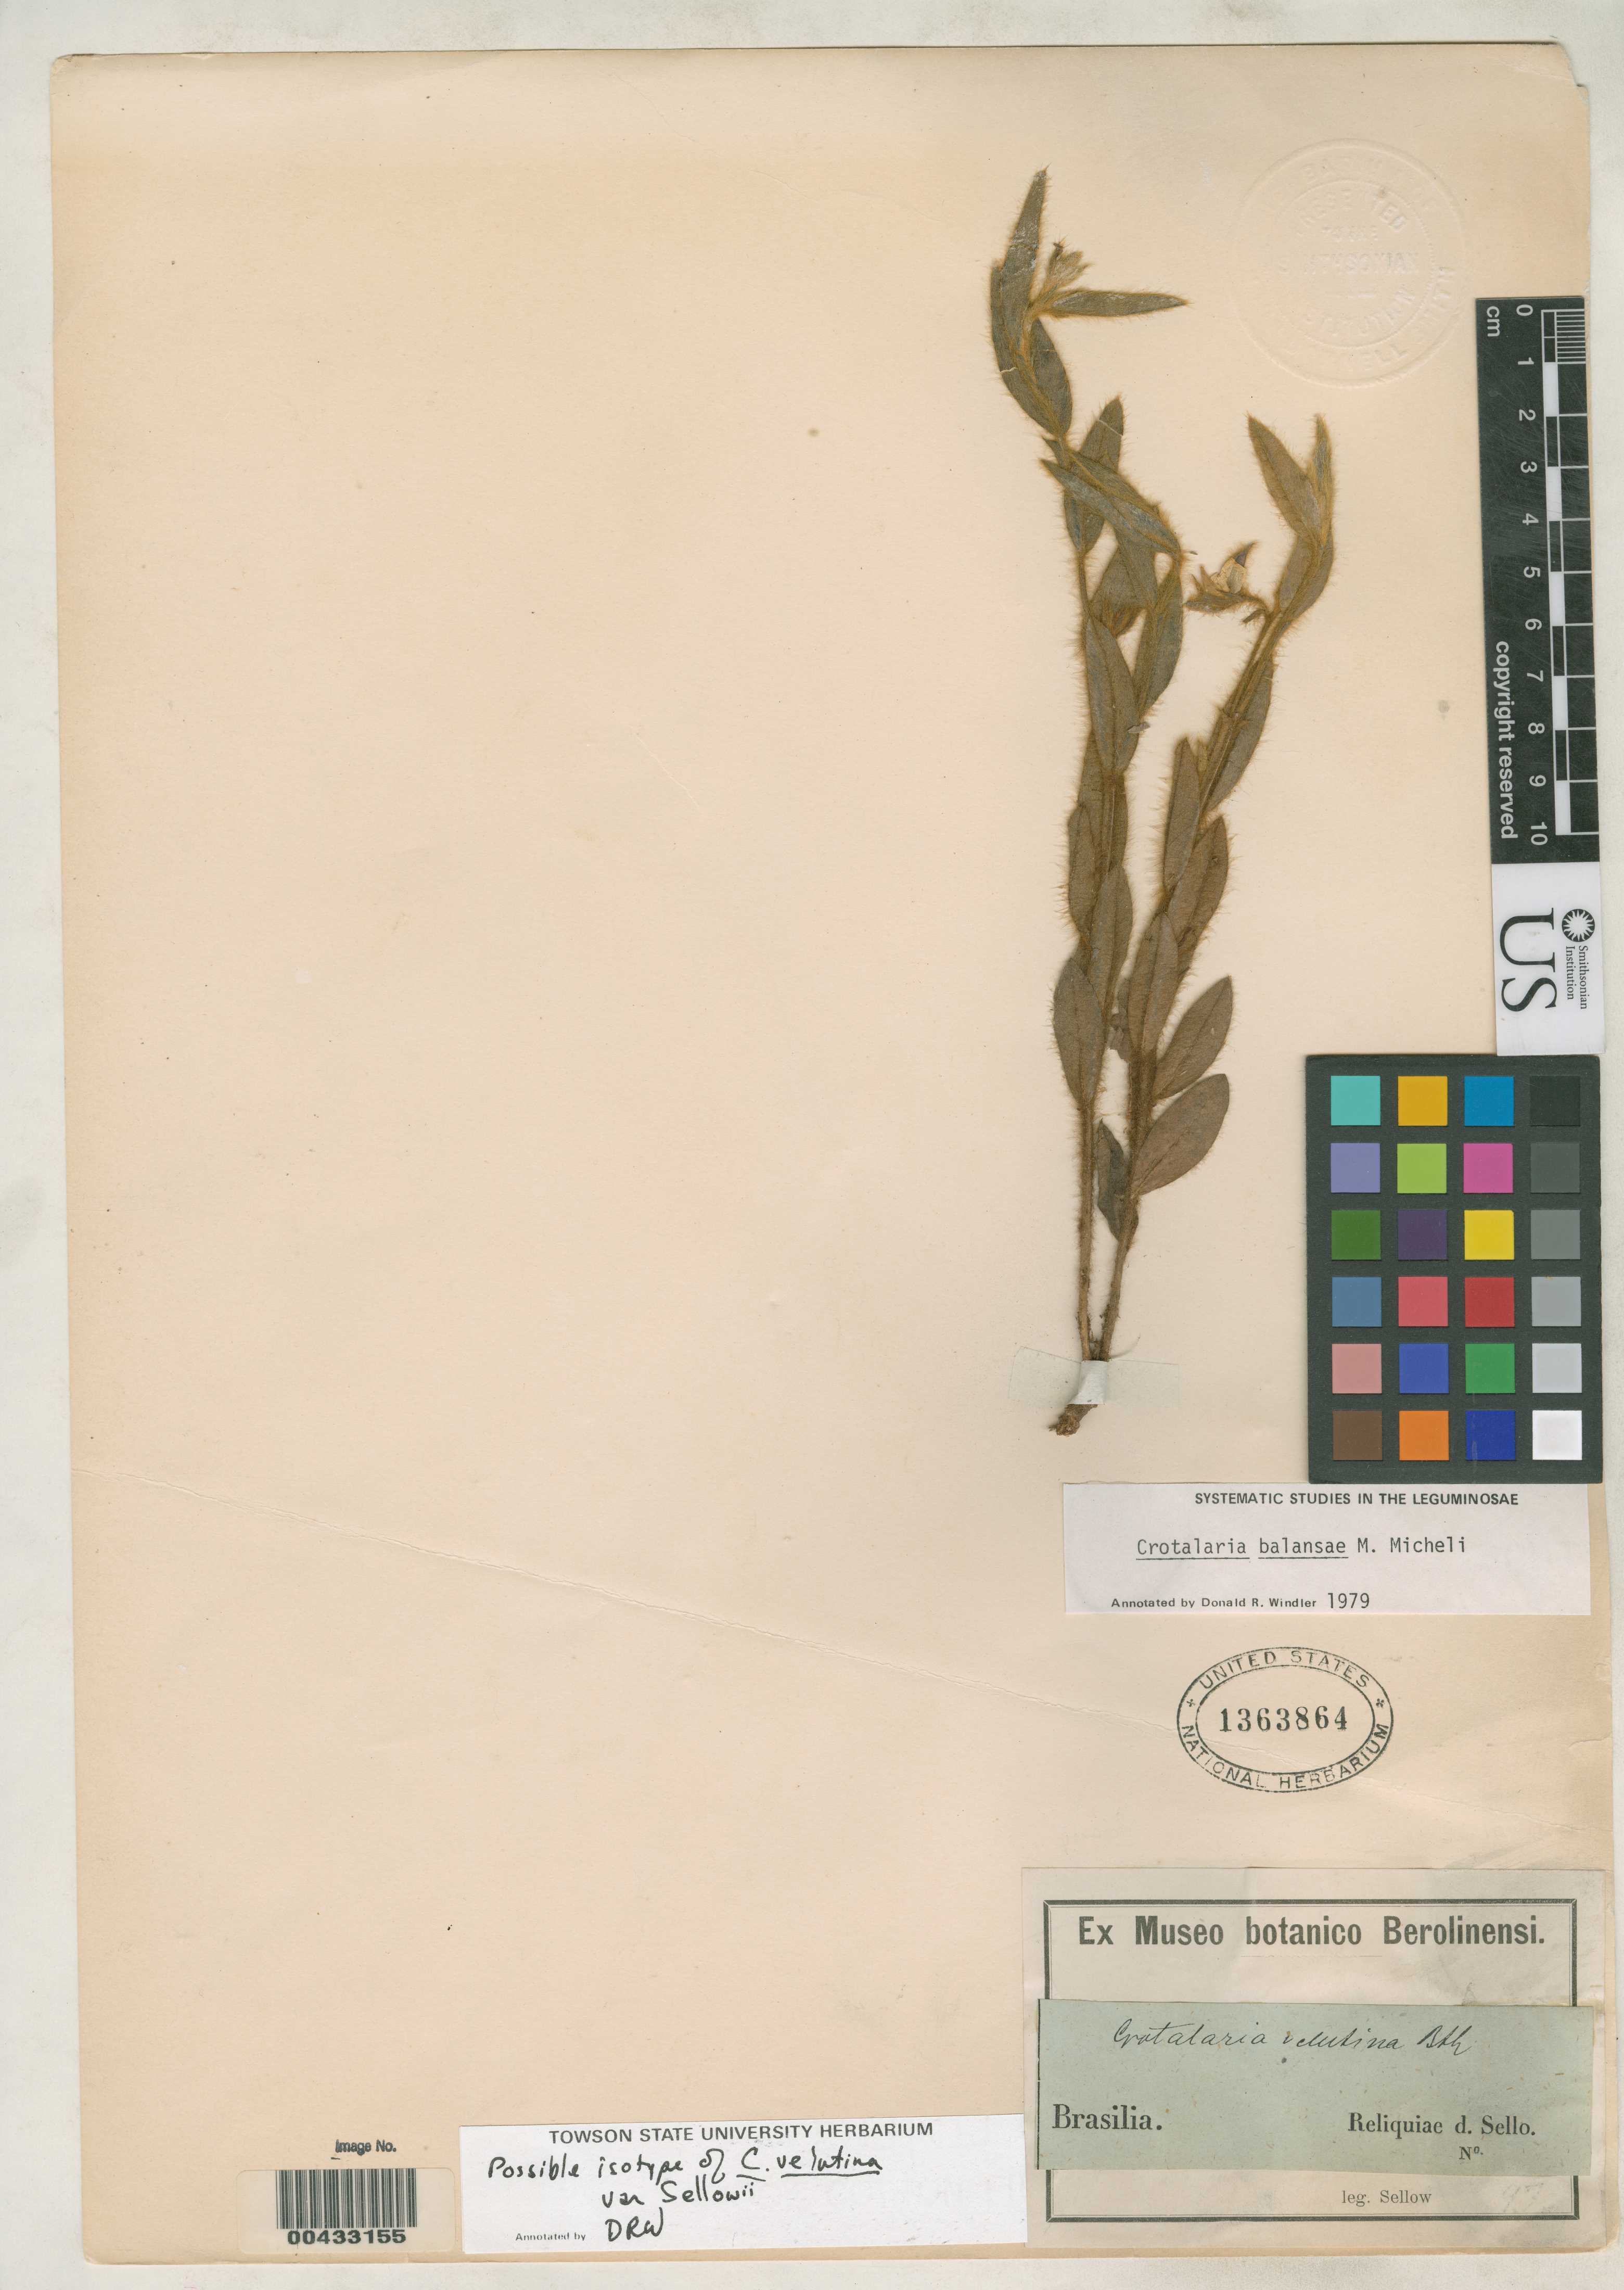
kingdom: Plantae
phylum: Tracheophyta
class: Magnoliopsida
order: Fabales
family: Fabaceae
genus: Crotalaria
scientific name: Crotalaria velutina var. sellowii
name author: Taub.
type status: Possible Isotype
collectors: F. Sellow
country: Brazil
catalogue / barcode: US 1363864